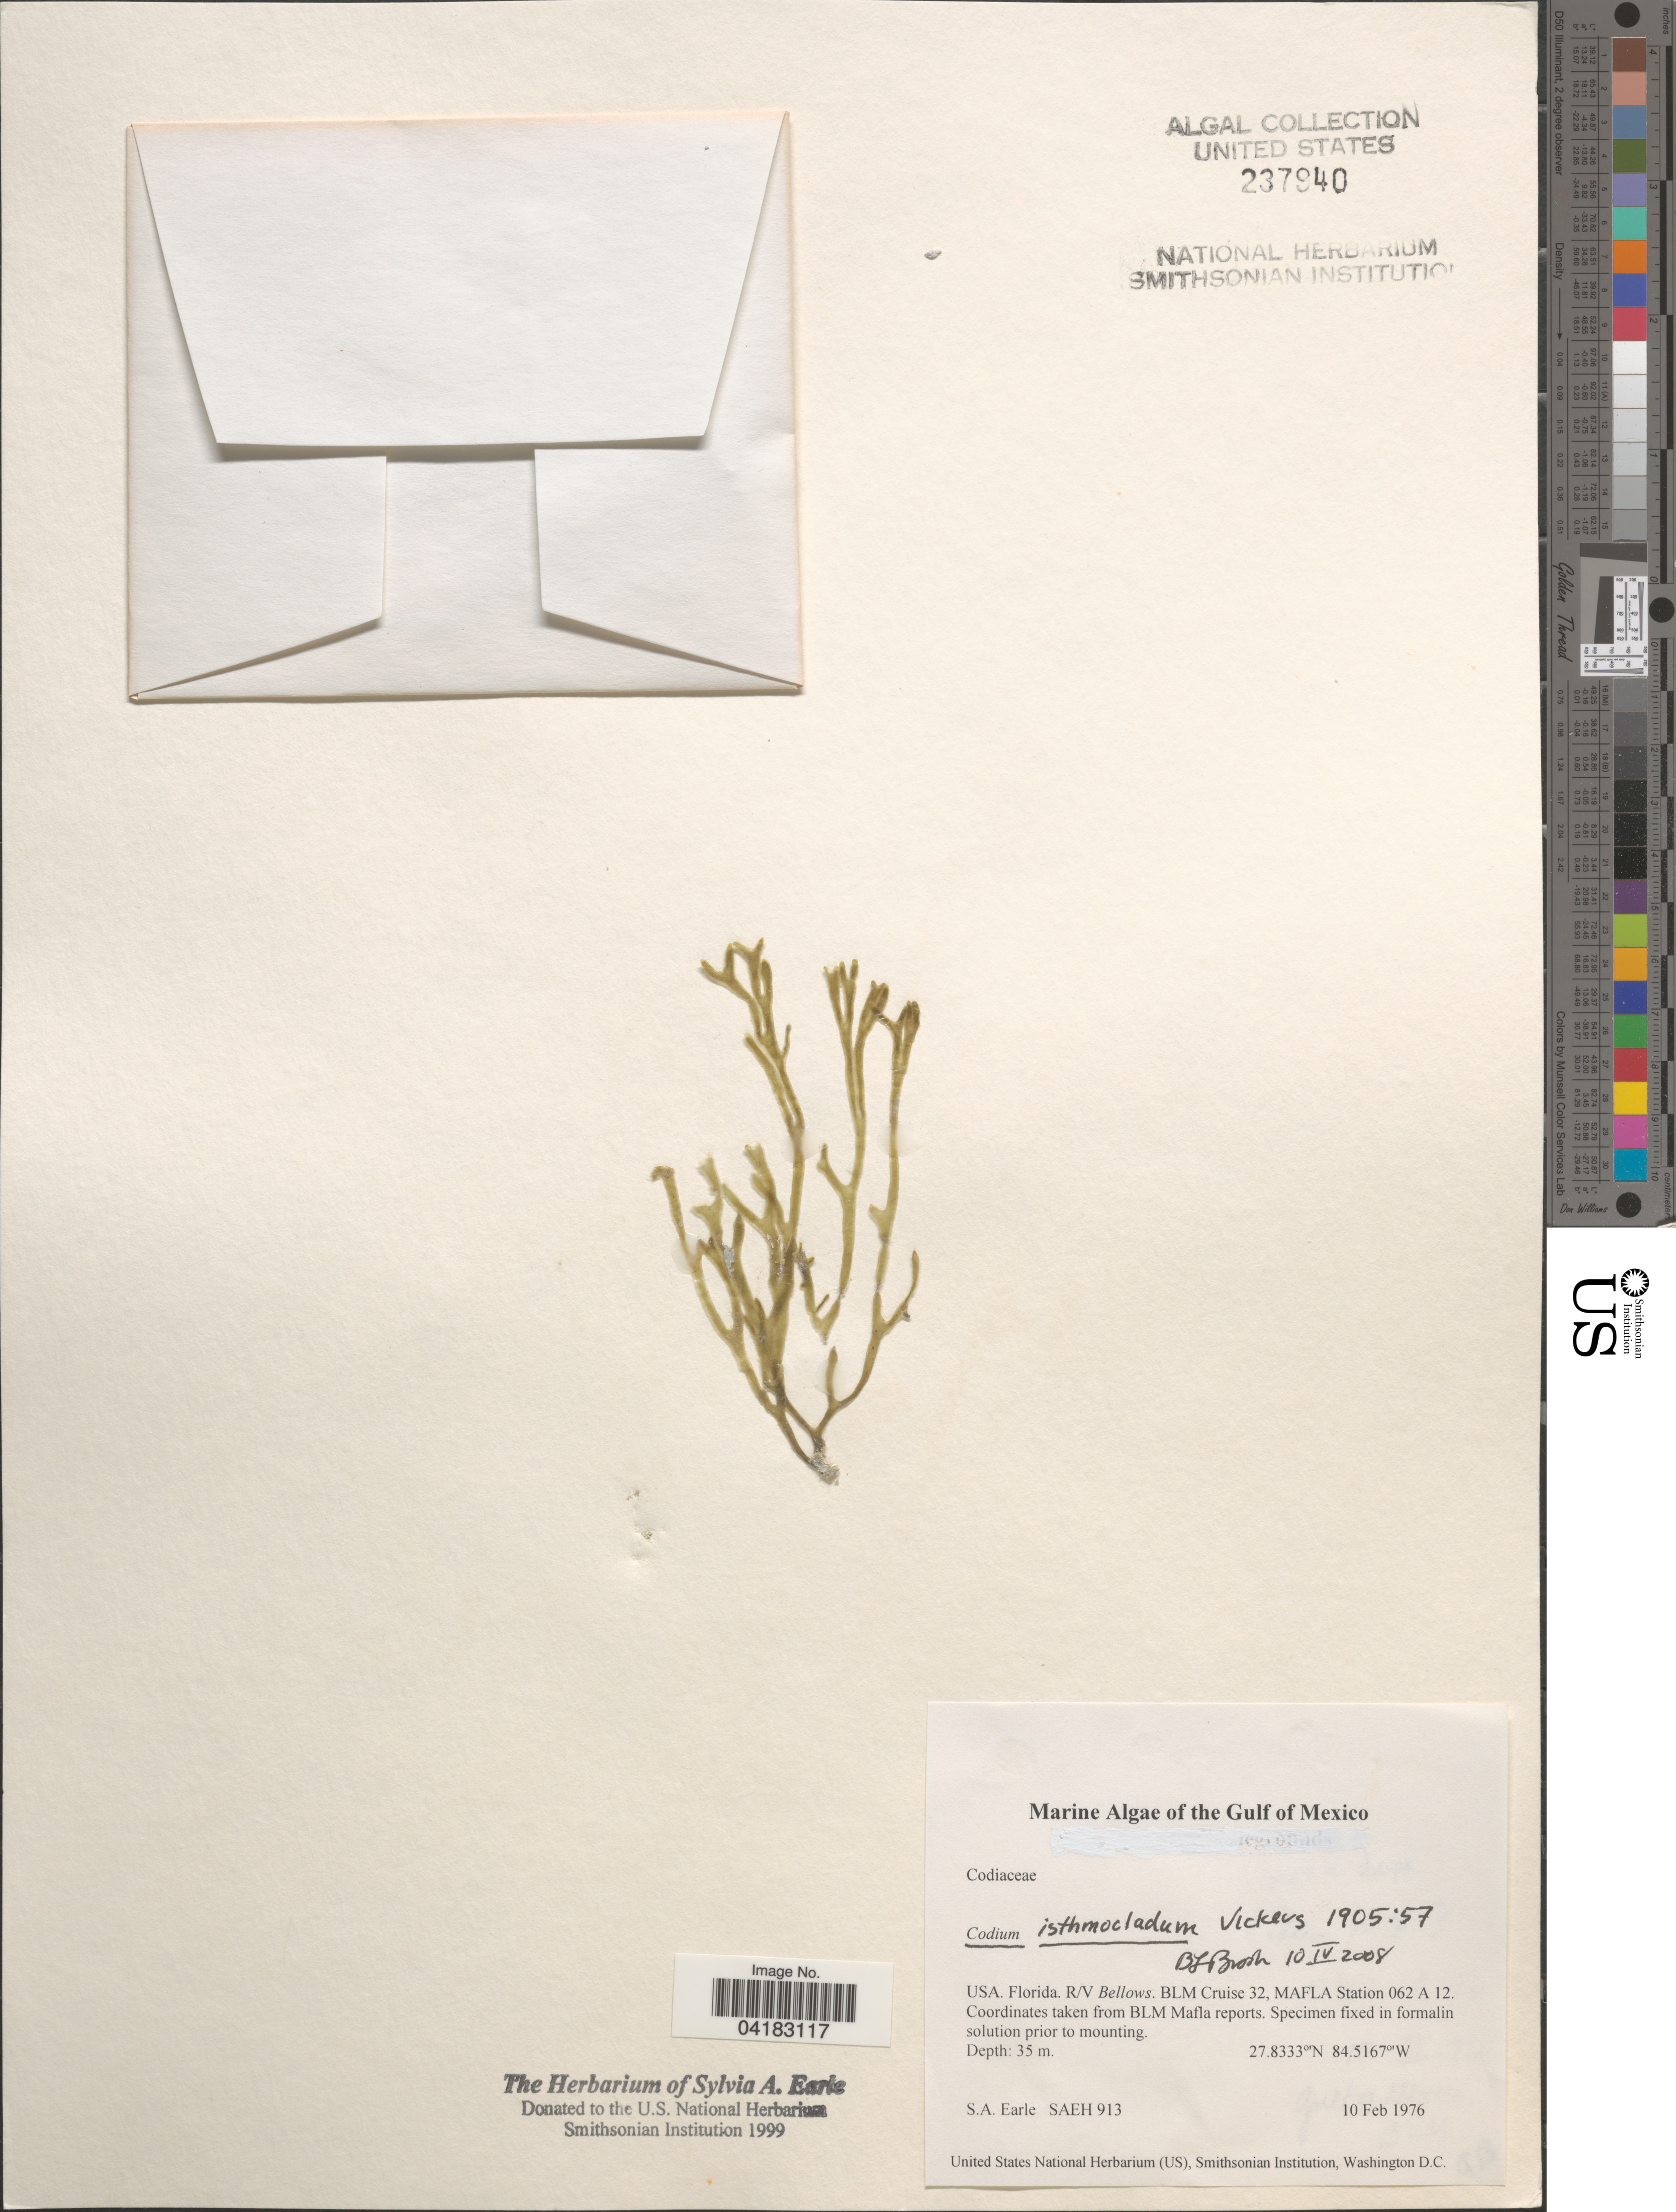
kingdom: Plantae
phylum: Chlorophyta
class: Ulvophyceae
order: Bryopsidales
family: Codiaceae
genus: Codium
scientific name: Codium isthmocladum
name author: Vickers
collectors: S. A. Earle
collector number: SAEH913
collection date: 1976-02-10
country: United States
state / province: Florida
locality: Gulf of Mexico. R/V Bellows. BLM Cruise 32. MAFLA Station 062 A 12.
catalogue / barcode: US 237940